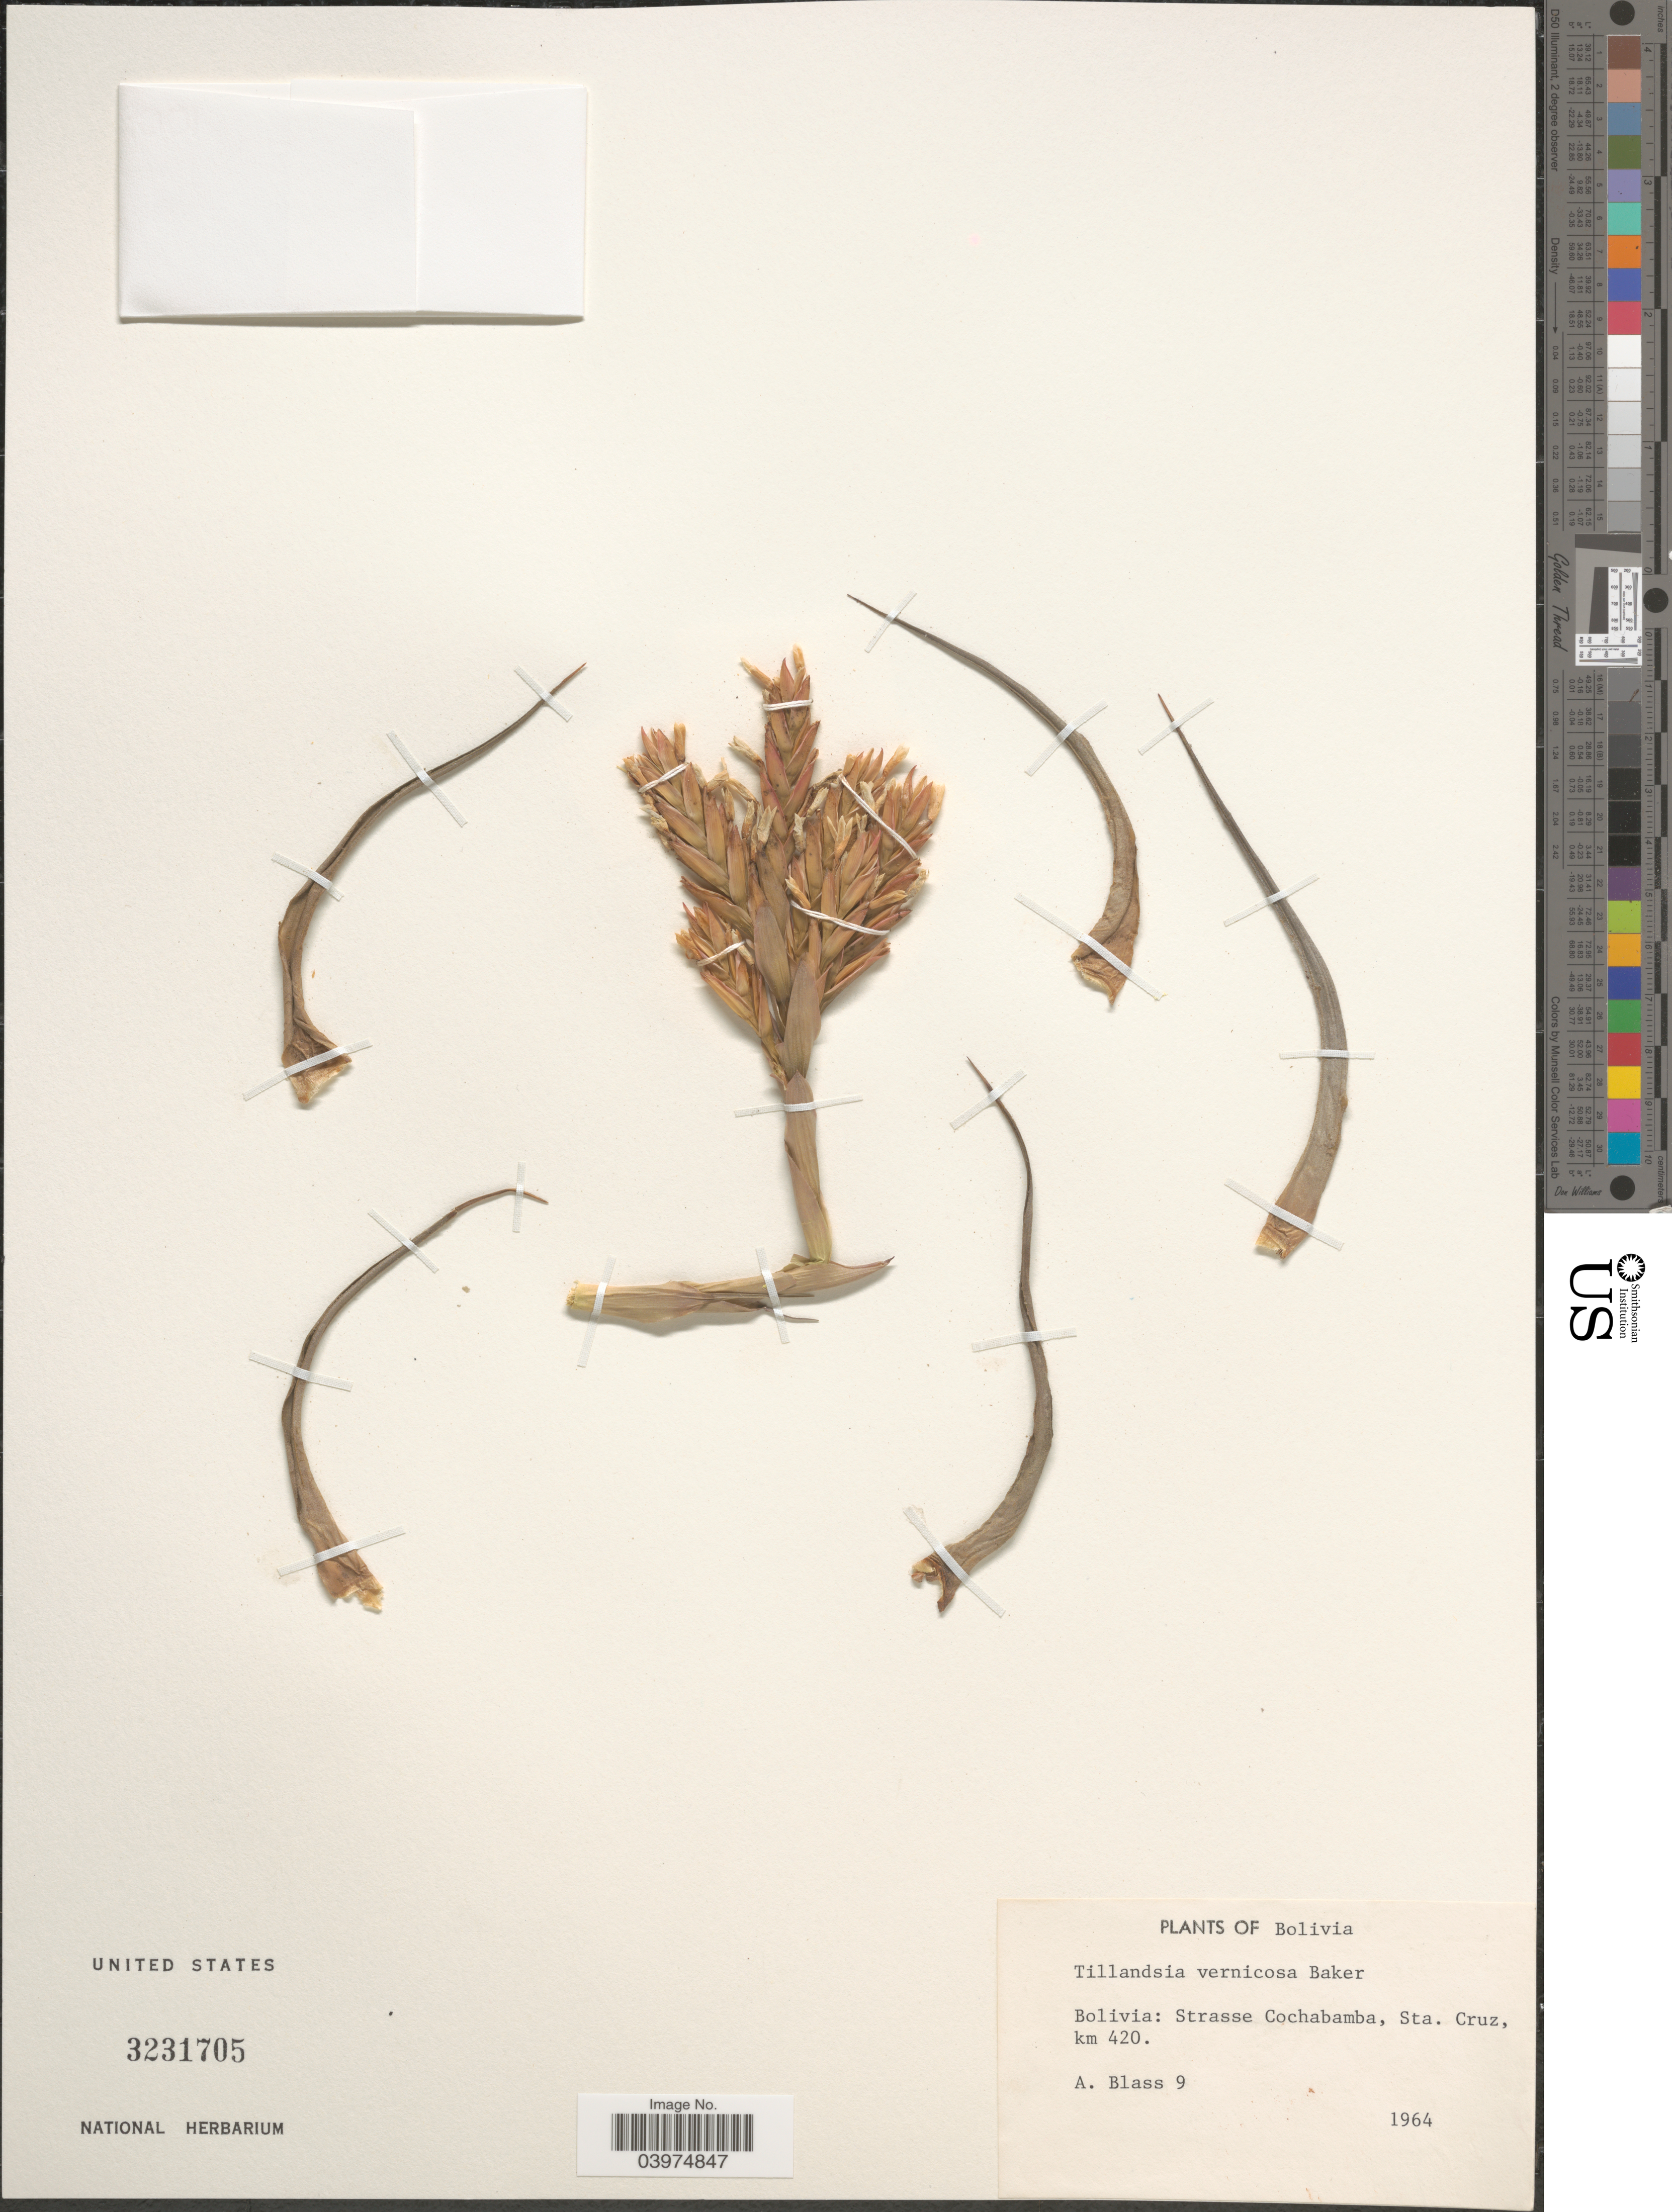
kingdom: Plantae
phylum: Tracheophyta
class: Liliopsida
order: Poales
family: Bromeliaceae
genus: Tillandsia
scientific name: Tillandsia vernicosa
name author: Baker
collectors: A. Blass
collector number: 9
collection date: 1964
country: Bolivia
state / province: Cochabamba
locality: Strasse Cochabamba, Sta. Cruz, km 420.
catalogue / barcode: US 3231705